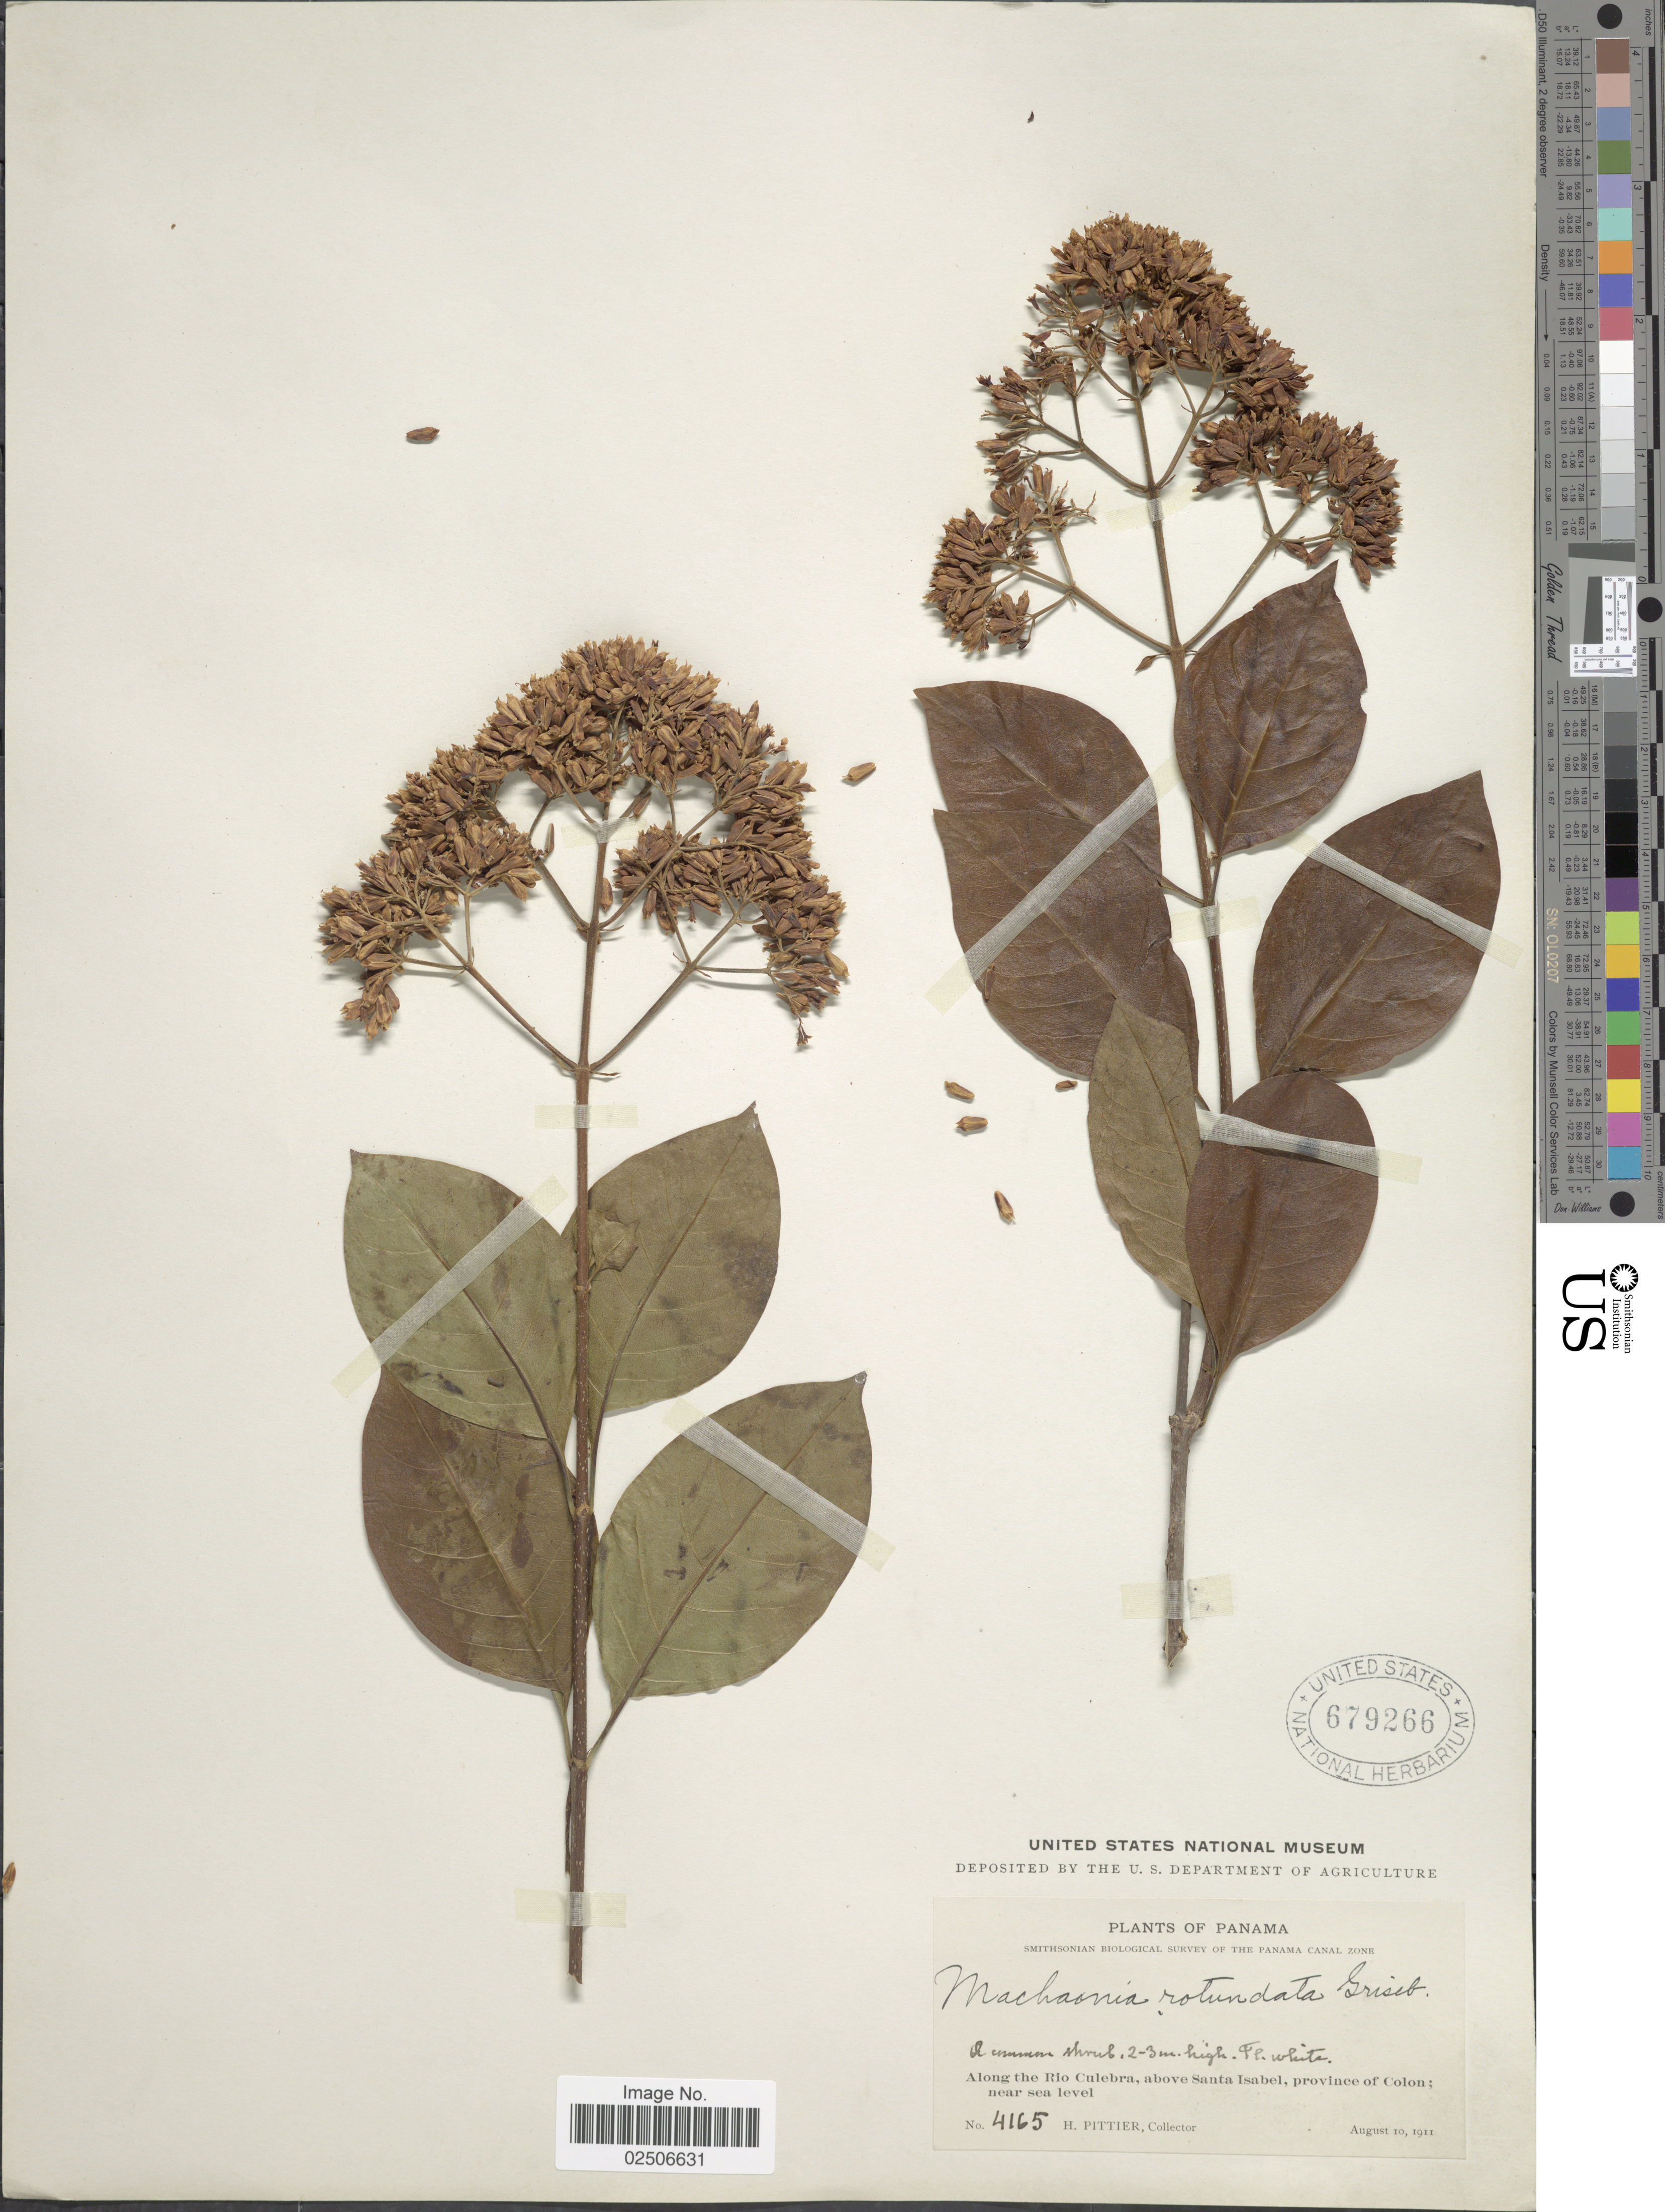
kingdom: Plantae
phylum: Tracheophyta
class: Magnoliopsida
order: Gentianales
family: Rubiaceae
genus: Machaonia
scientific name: Machaonia martinicensis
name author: (DC.) Standl.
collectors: H. F. Pittier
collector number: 4165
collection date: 1911-08-10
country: Panama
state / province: Colón / Panamá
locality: Panama Canal Zone, along the Rio Calebra, above Santa Isabel, province of Colon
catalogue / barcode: US 2679266